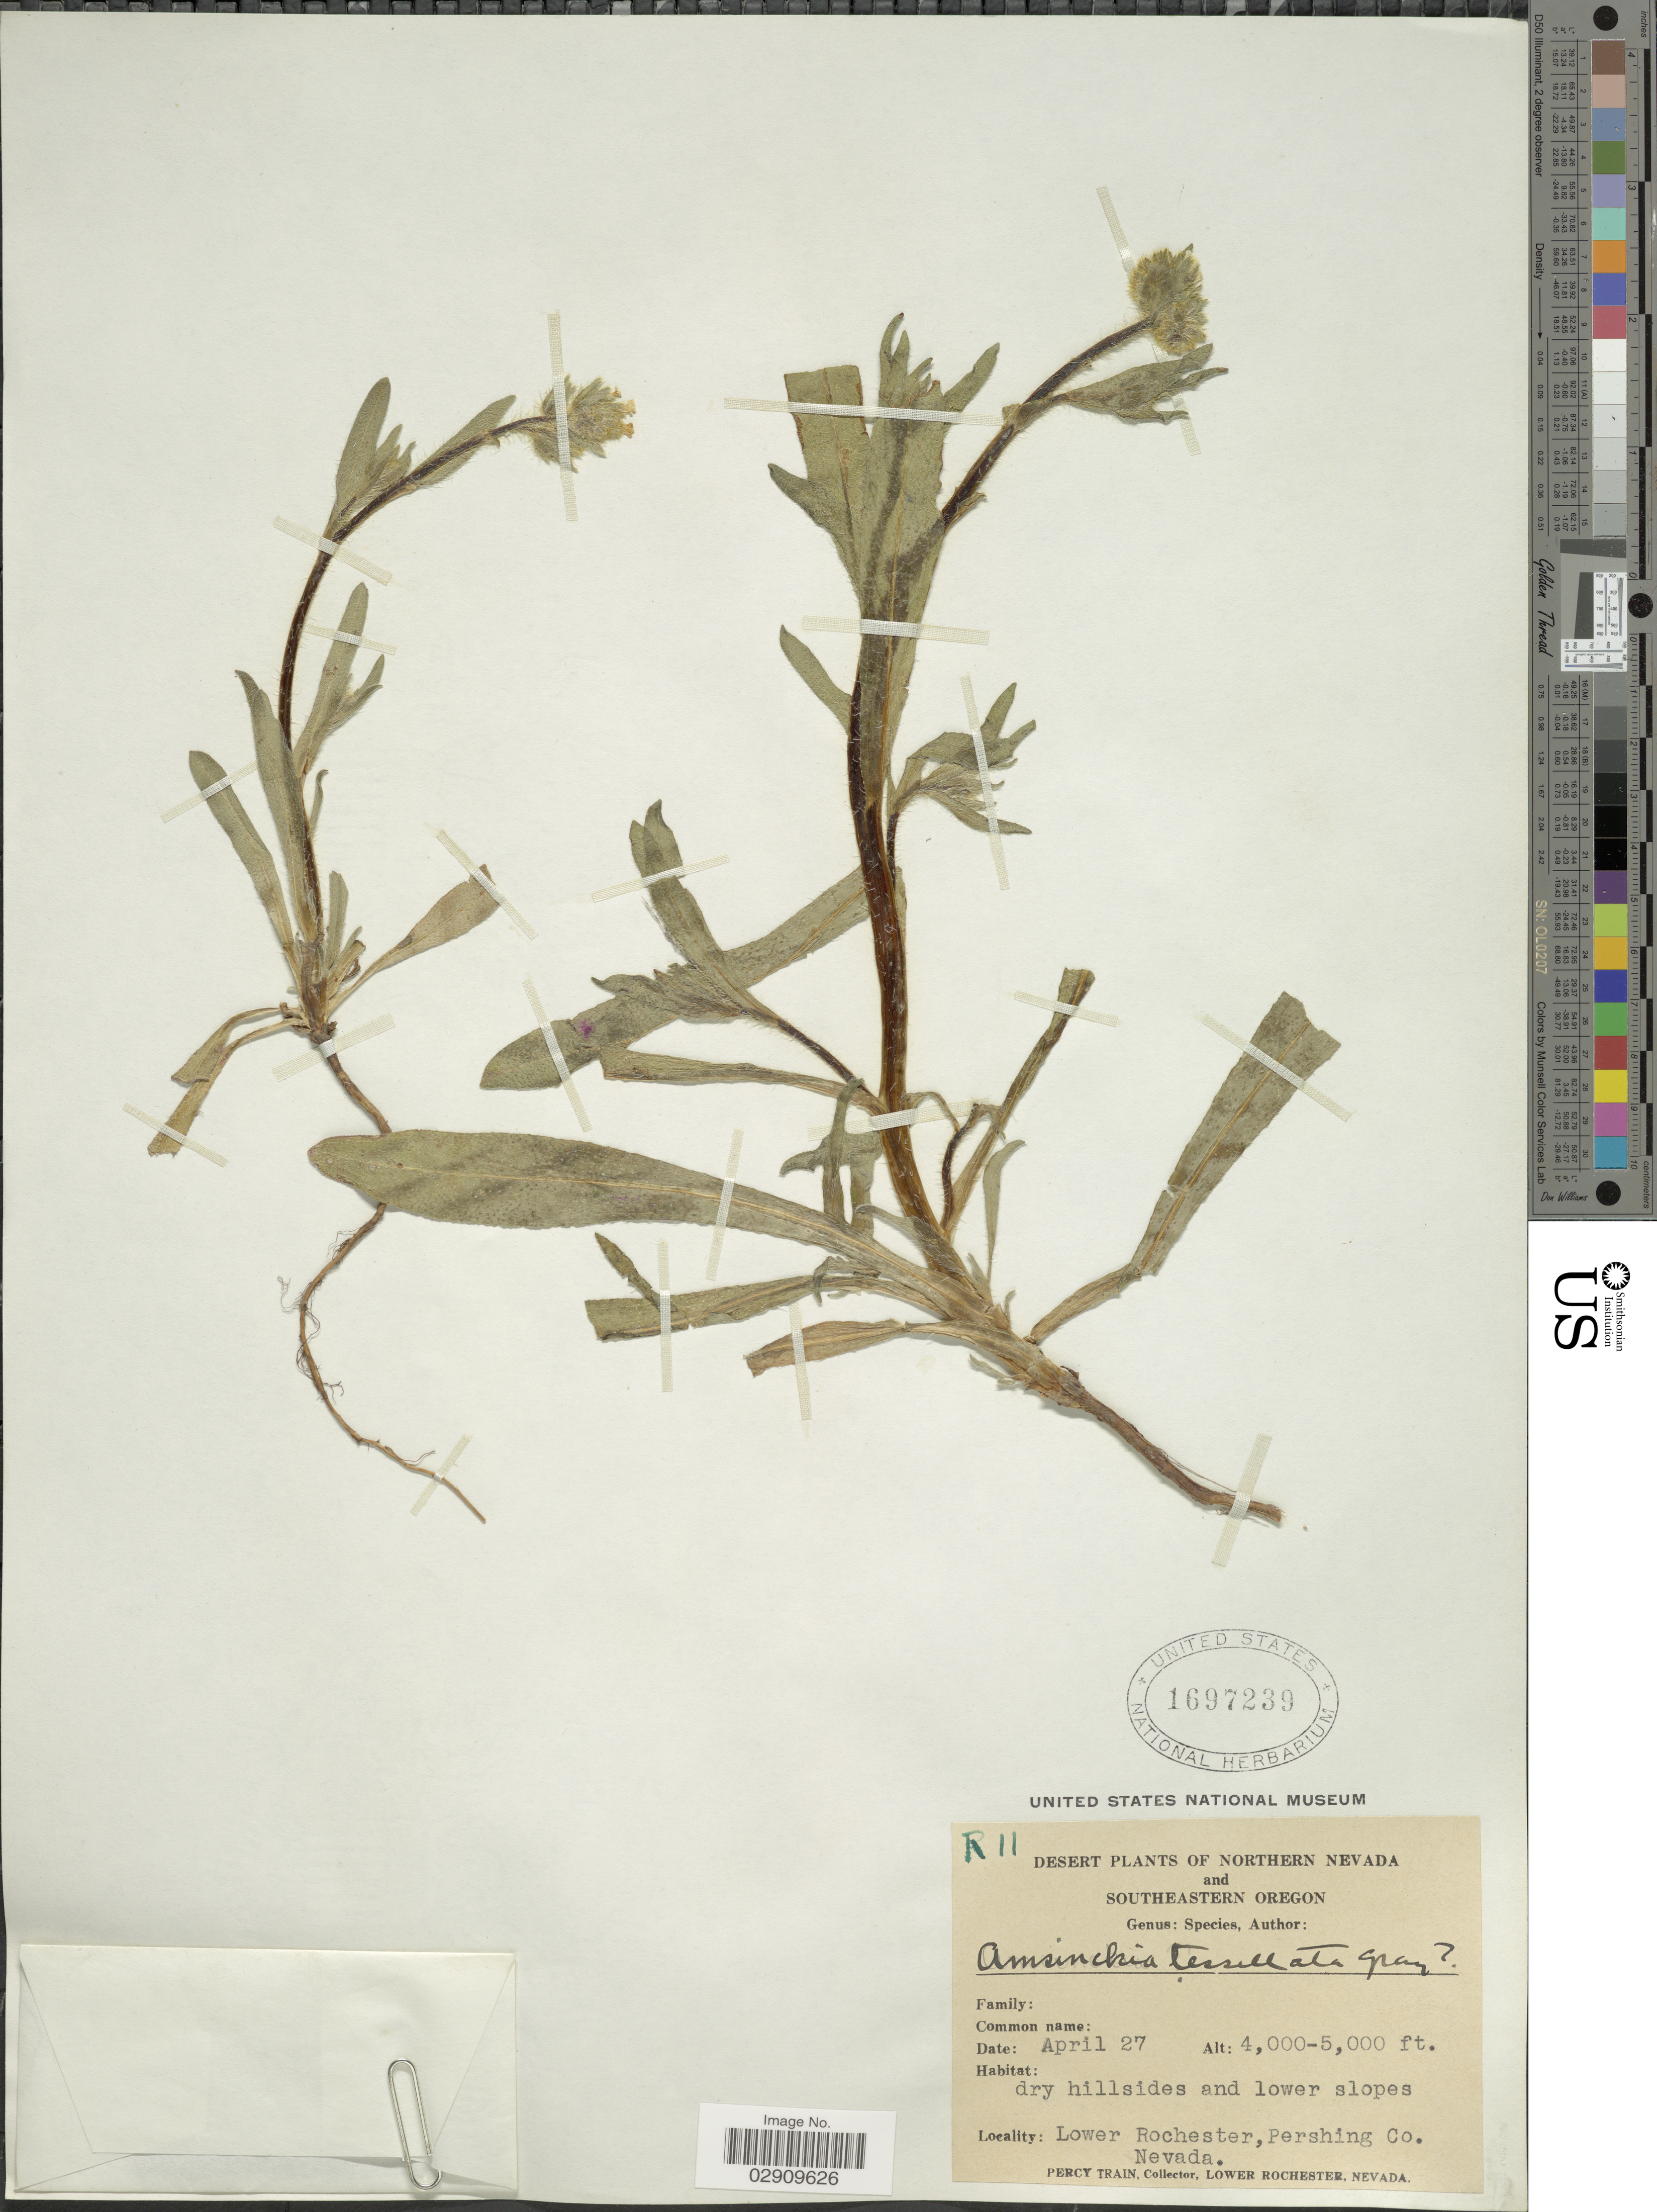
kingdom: Plantae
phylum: Tracheophyta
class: Magnoliopsida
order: Boraginales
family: Boraginaceae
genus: Amsinckia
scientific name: Amsinckia tessellata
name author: A. Gray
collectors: P. Train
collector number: R11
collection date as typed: Transcribed d/m/y: /4/27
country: United States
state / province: Nevada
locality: Northern Nevada. Lower Rochester, Pershing Co.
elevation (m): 1219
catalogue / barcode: US 1697239